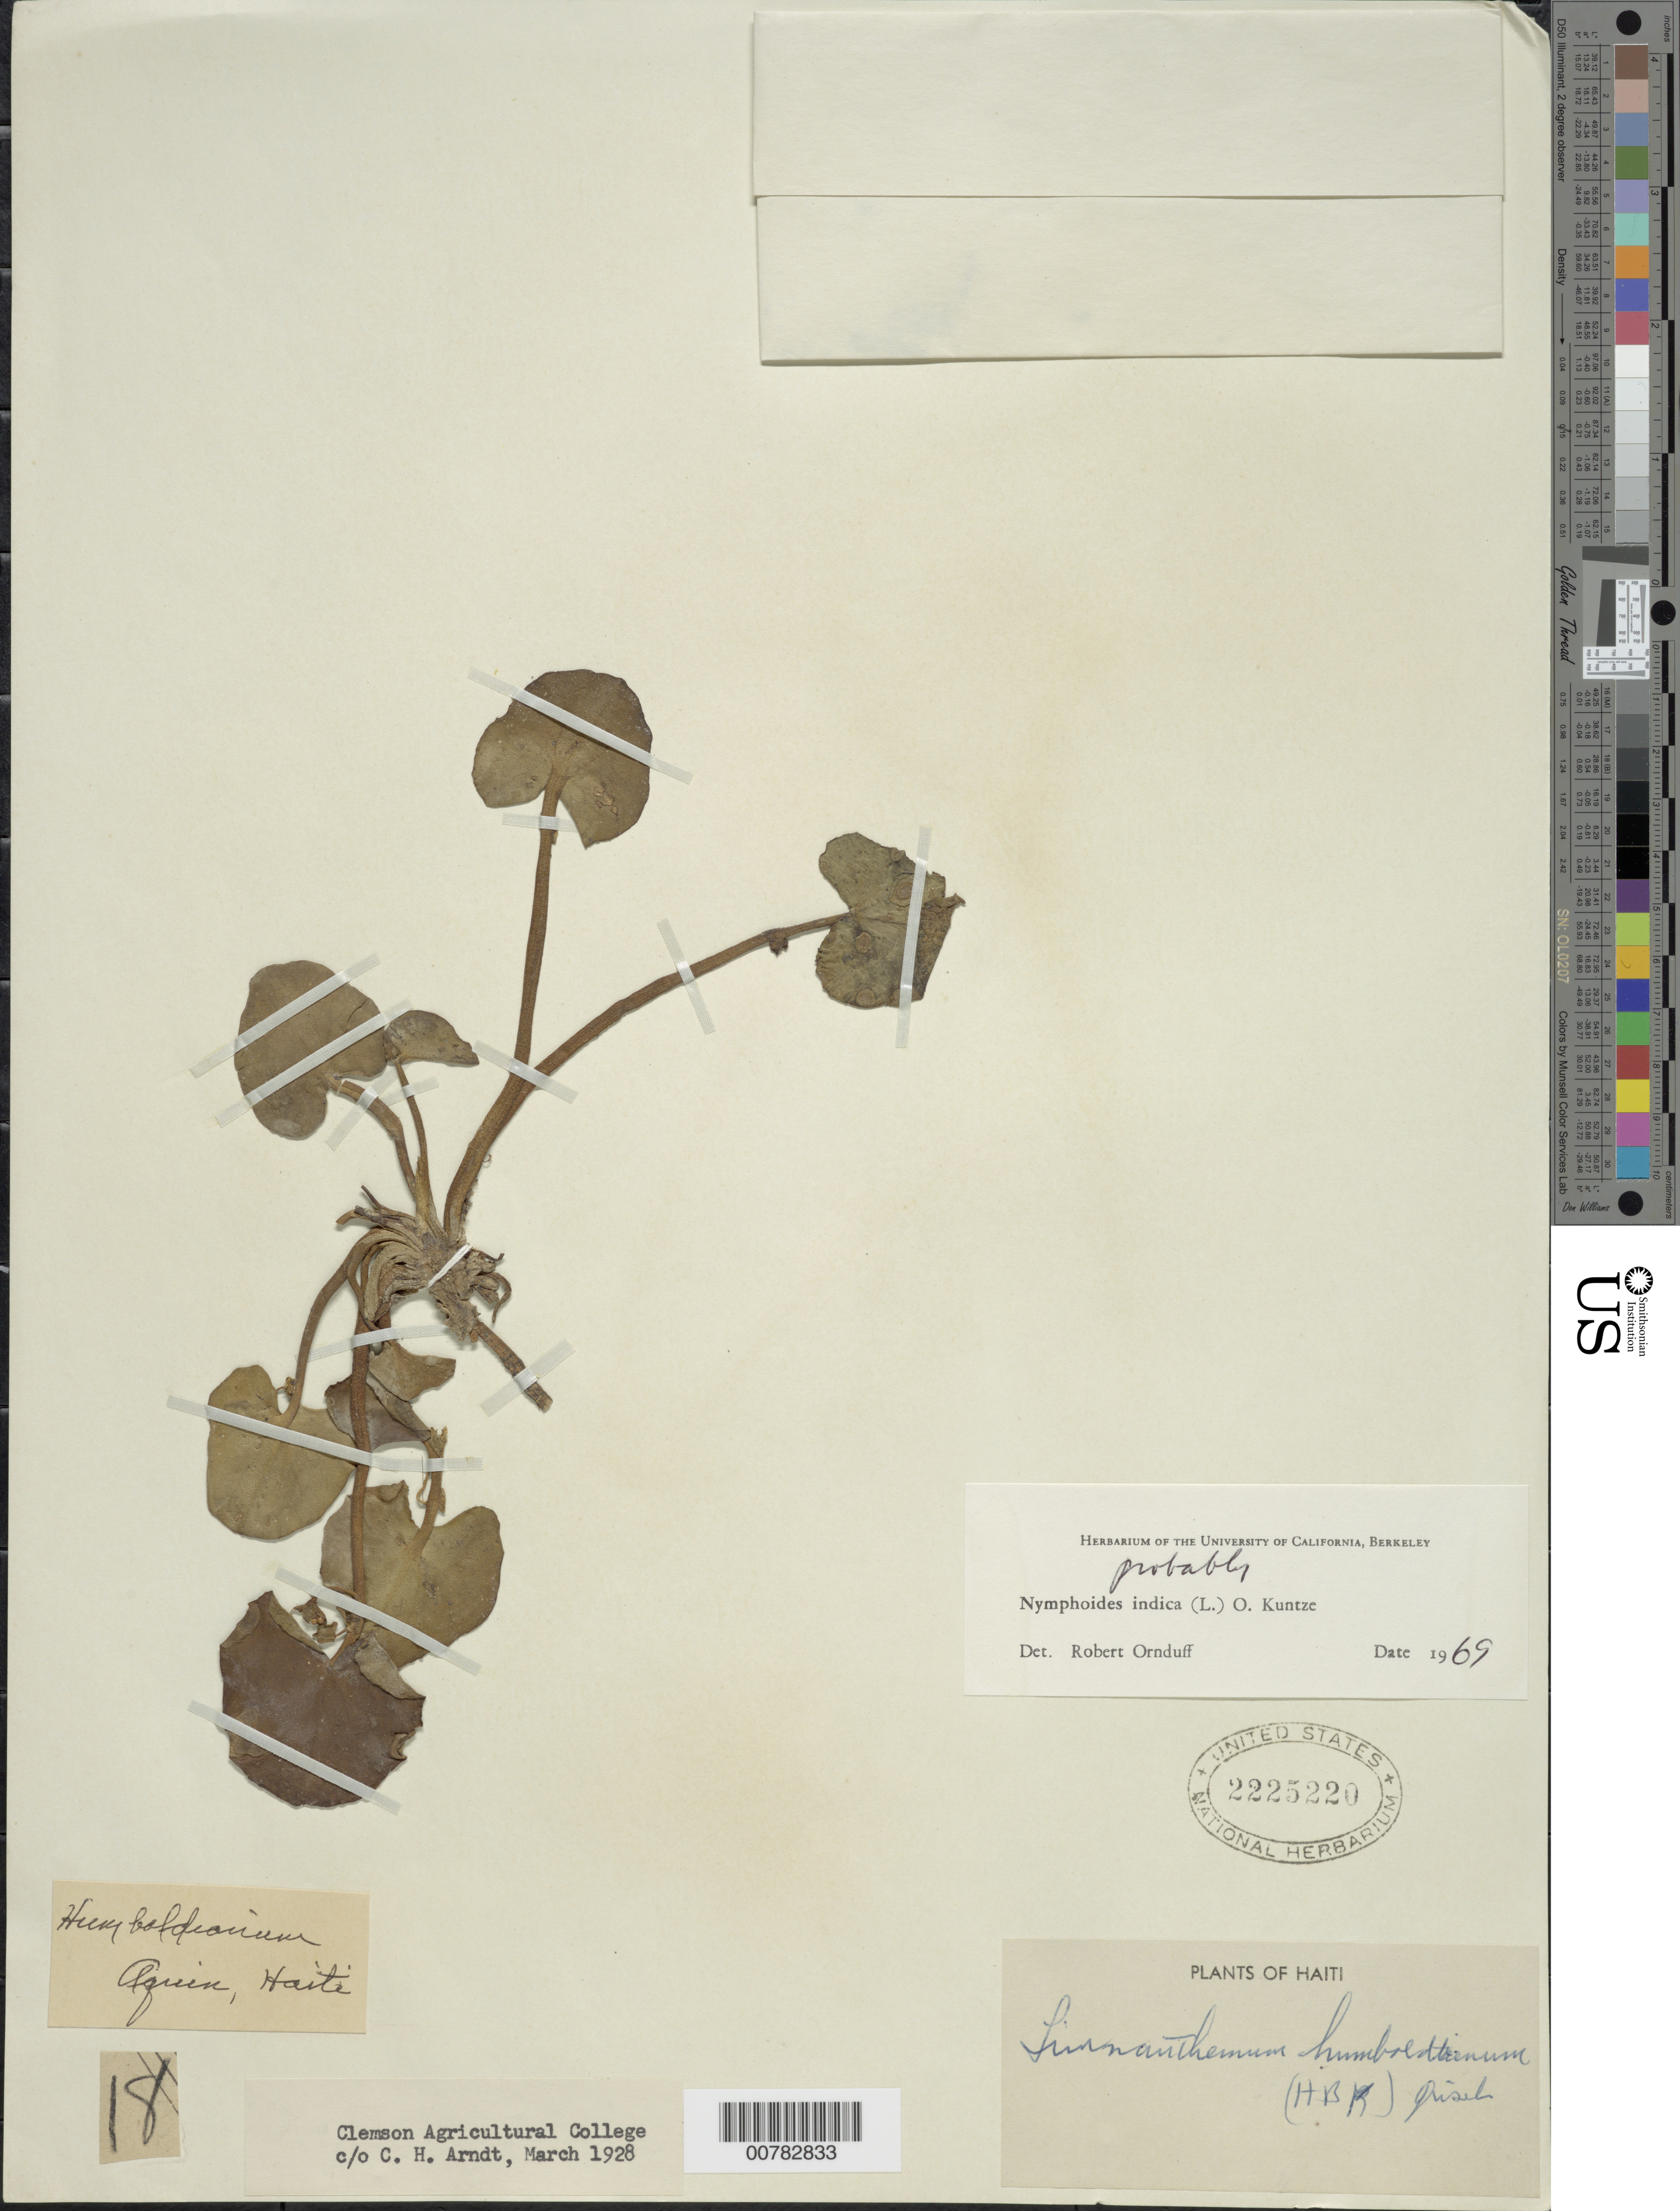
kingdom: Plantae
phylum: Tracheophyta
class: Magnoliopsida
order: Asterales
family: Menyanthaceae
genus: Nymphoides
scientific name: Nymphoides indica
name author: (L.) Kuntze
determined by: Ornduff, T.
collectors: C. Arndt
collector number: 18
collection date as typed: Mar 1928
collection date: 1928-03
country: Haiti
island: Hispaniola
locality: Aquin.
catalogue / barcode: US 2225220